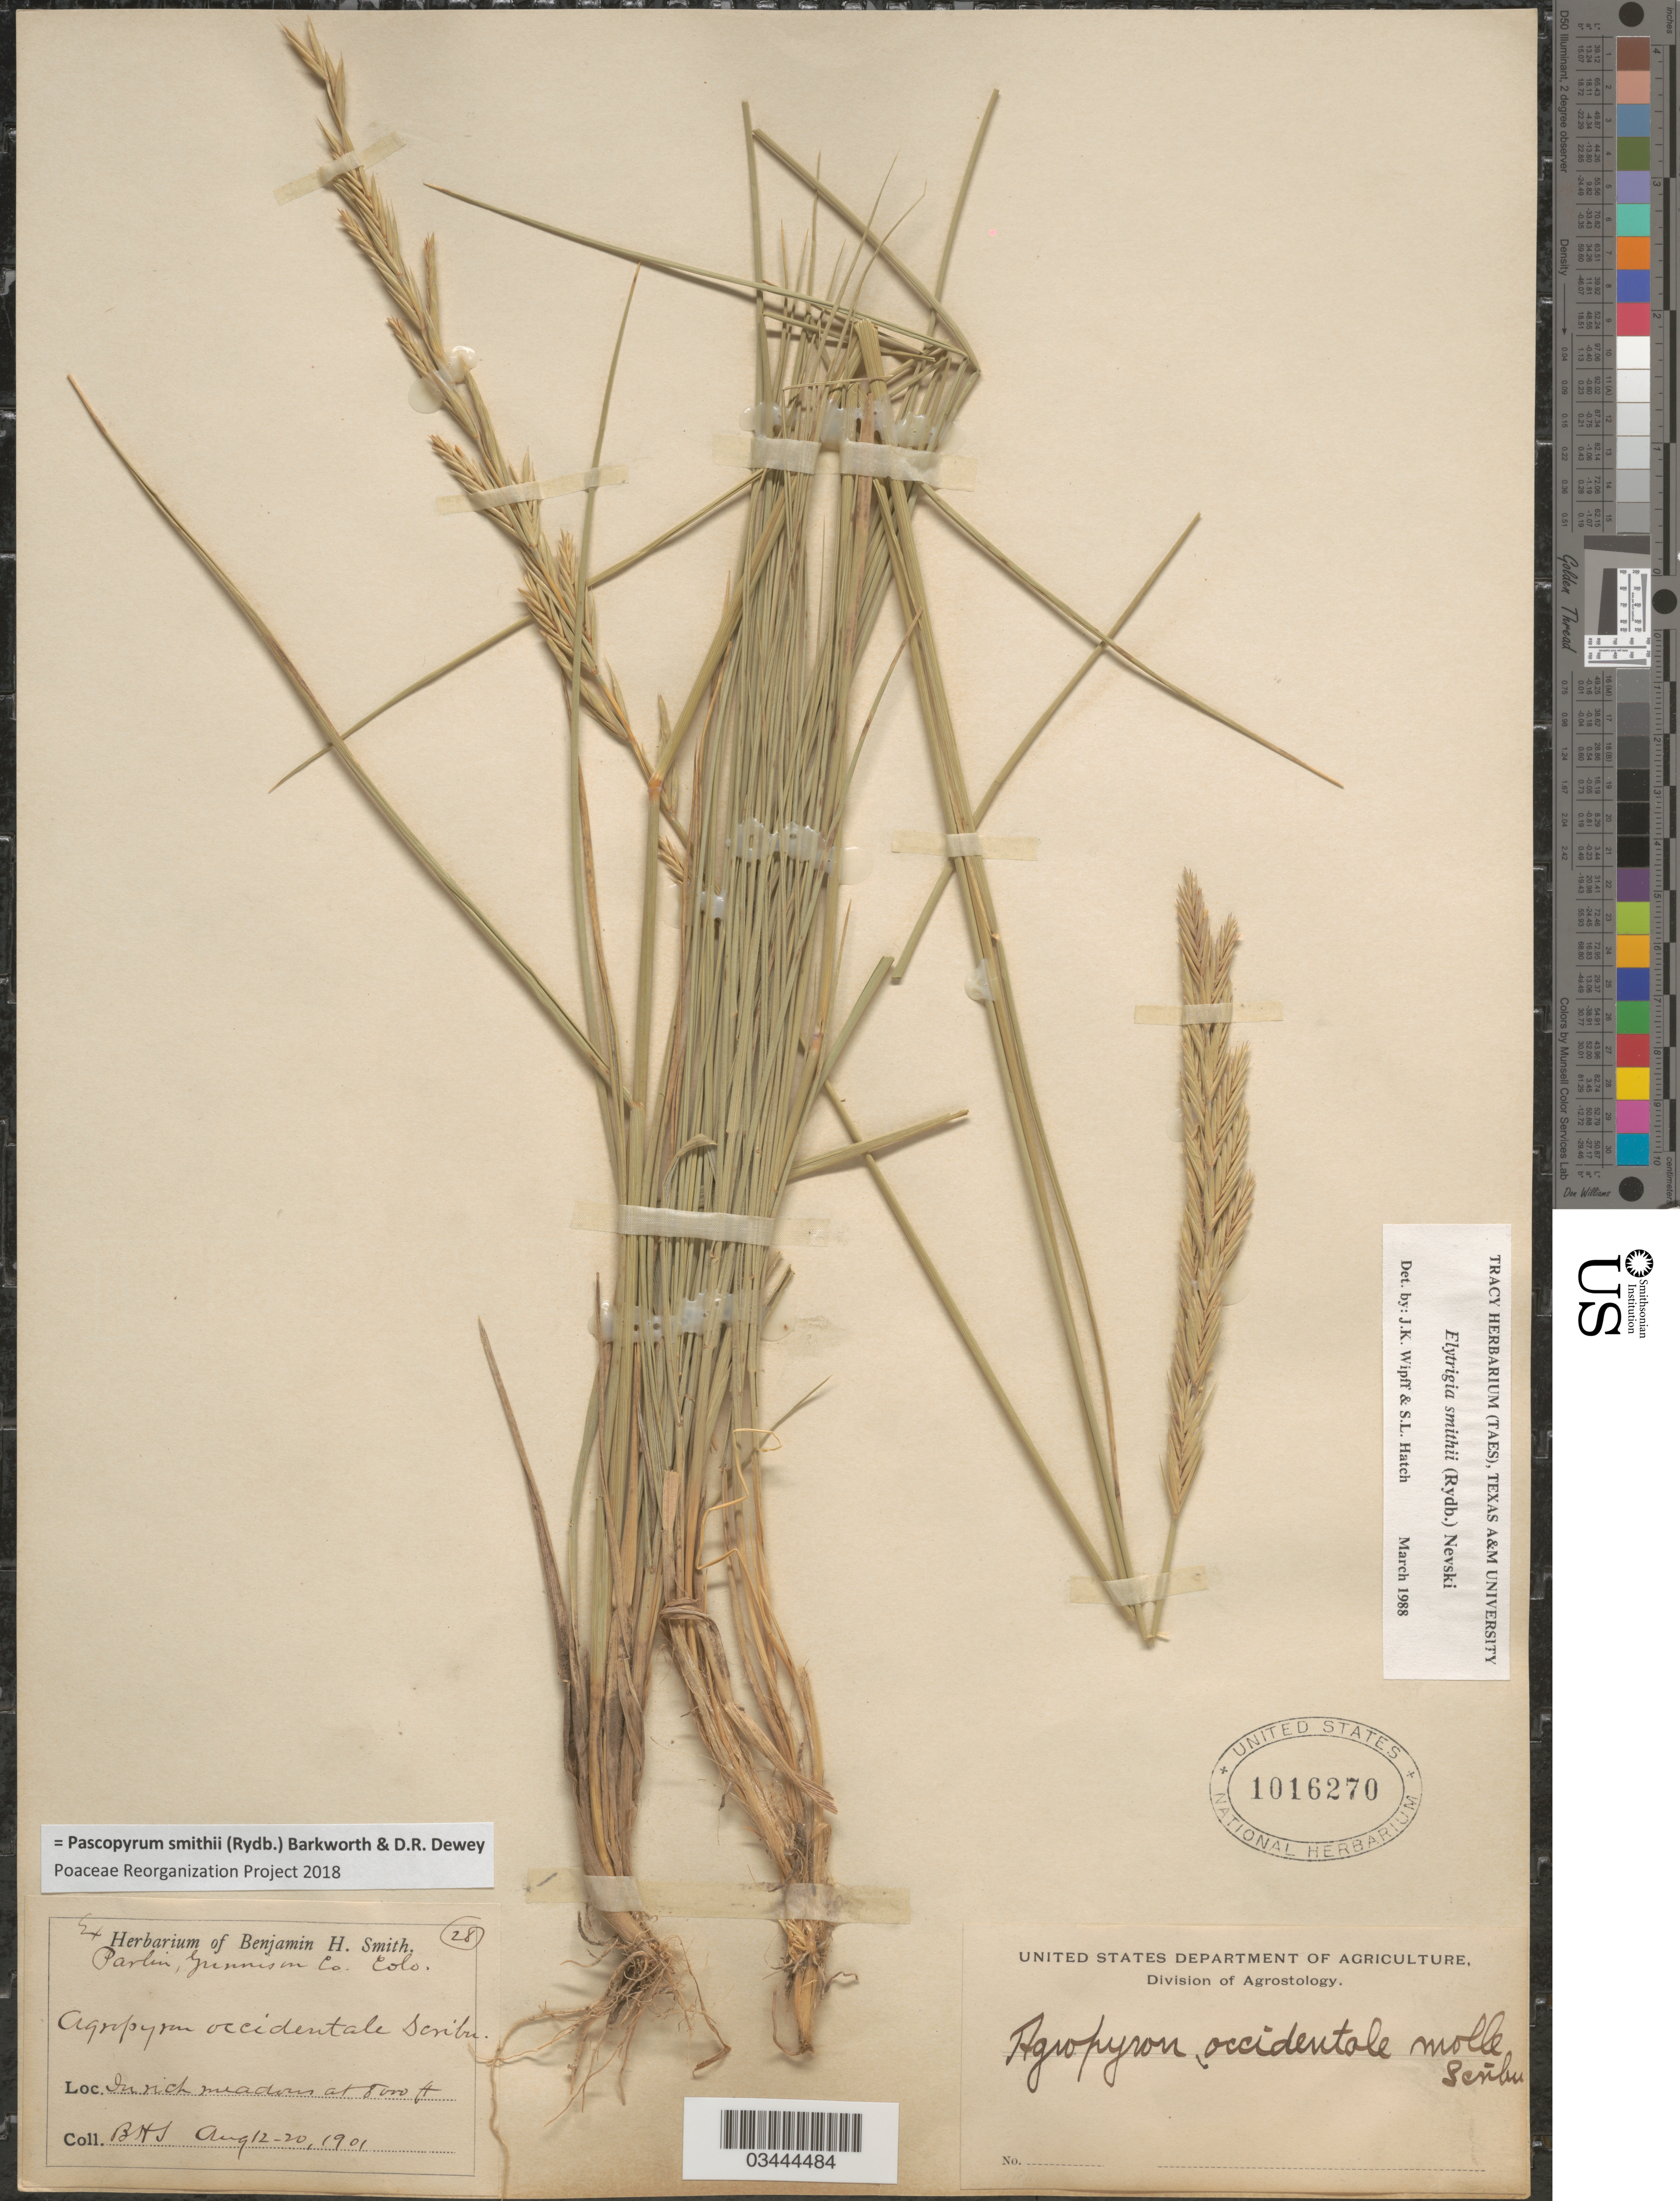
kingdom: Plantae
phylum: Tracheophyta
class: Liliopsida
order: Poales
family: Poaceae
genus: Pascopyrum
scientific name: Pascopyrum smithii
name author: (Rydb.) Barkworth & Dewey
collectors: B. H. Smith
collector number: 28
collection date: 1901-08-12/1901-08-20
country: United States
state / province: Colorado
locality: Parlin, Gunnison Co. In rich meadows.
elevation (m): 2438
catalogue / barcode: US 1016270